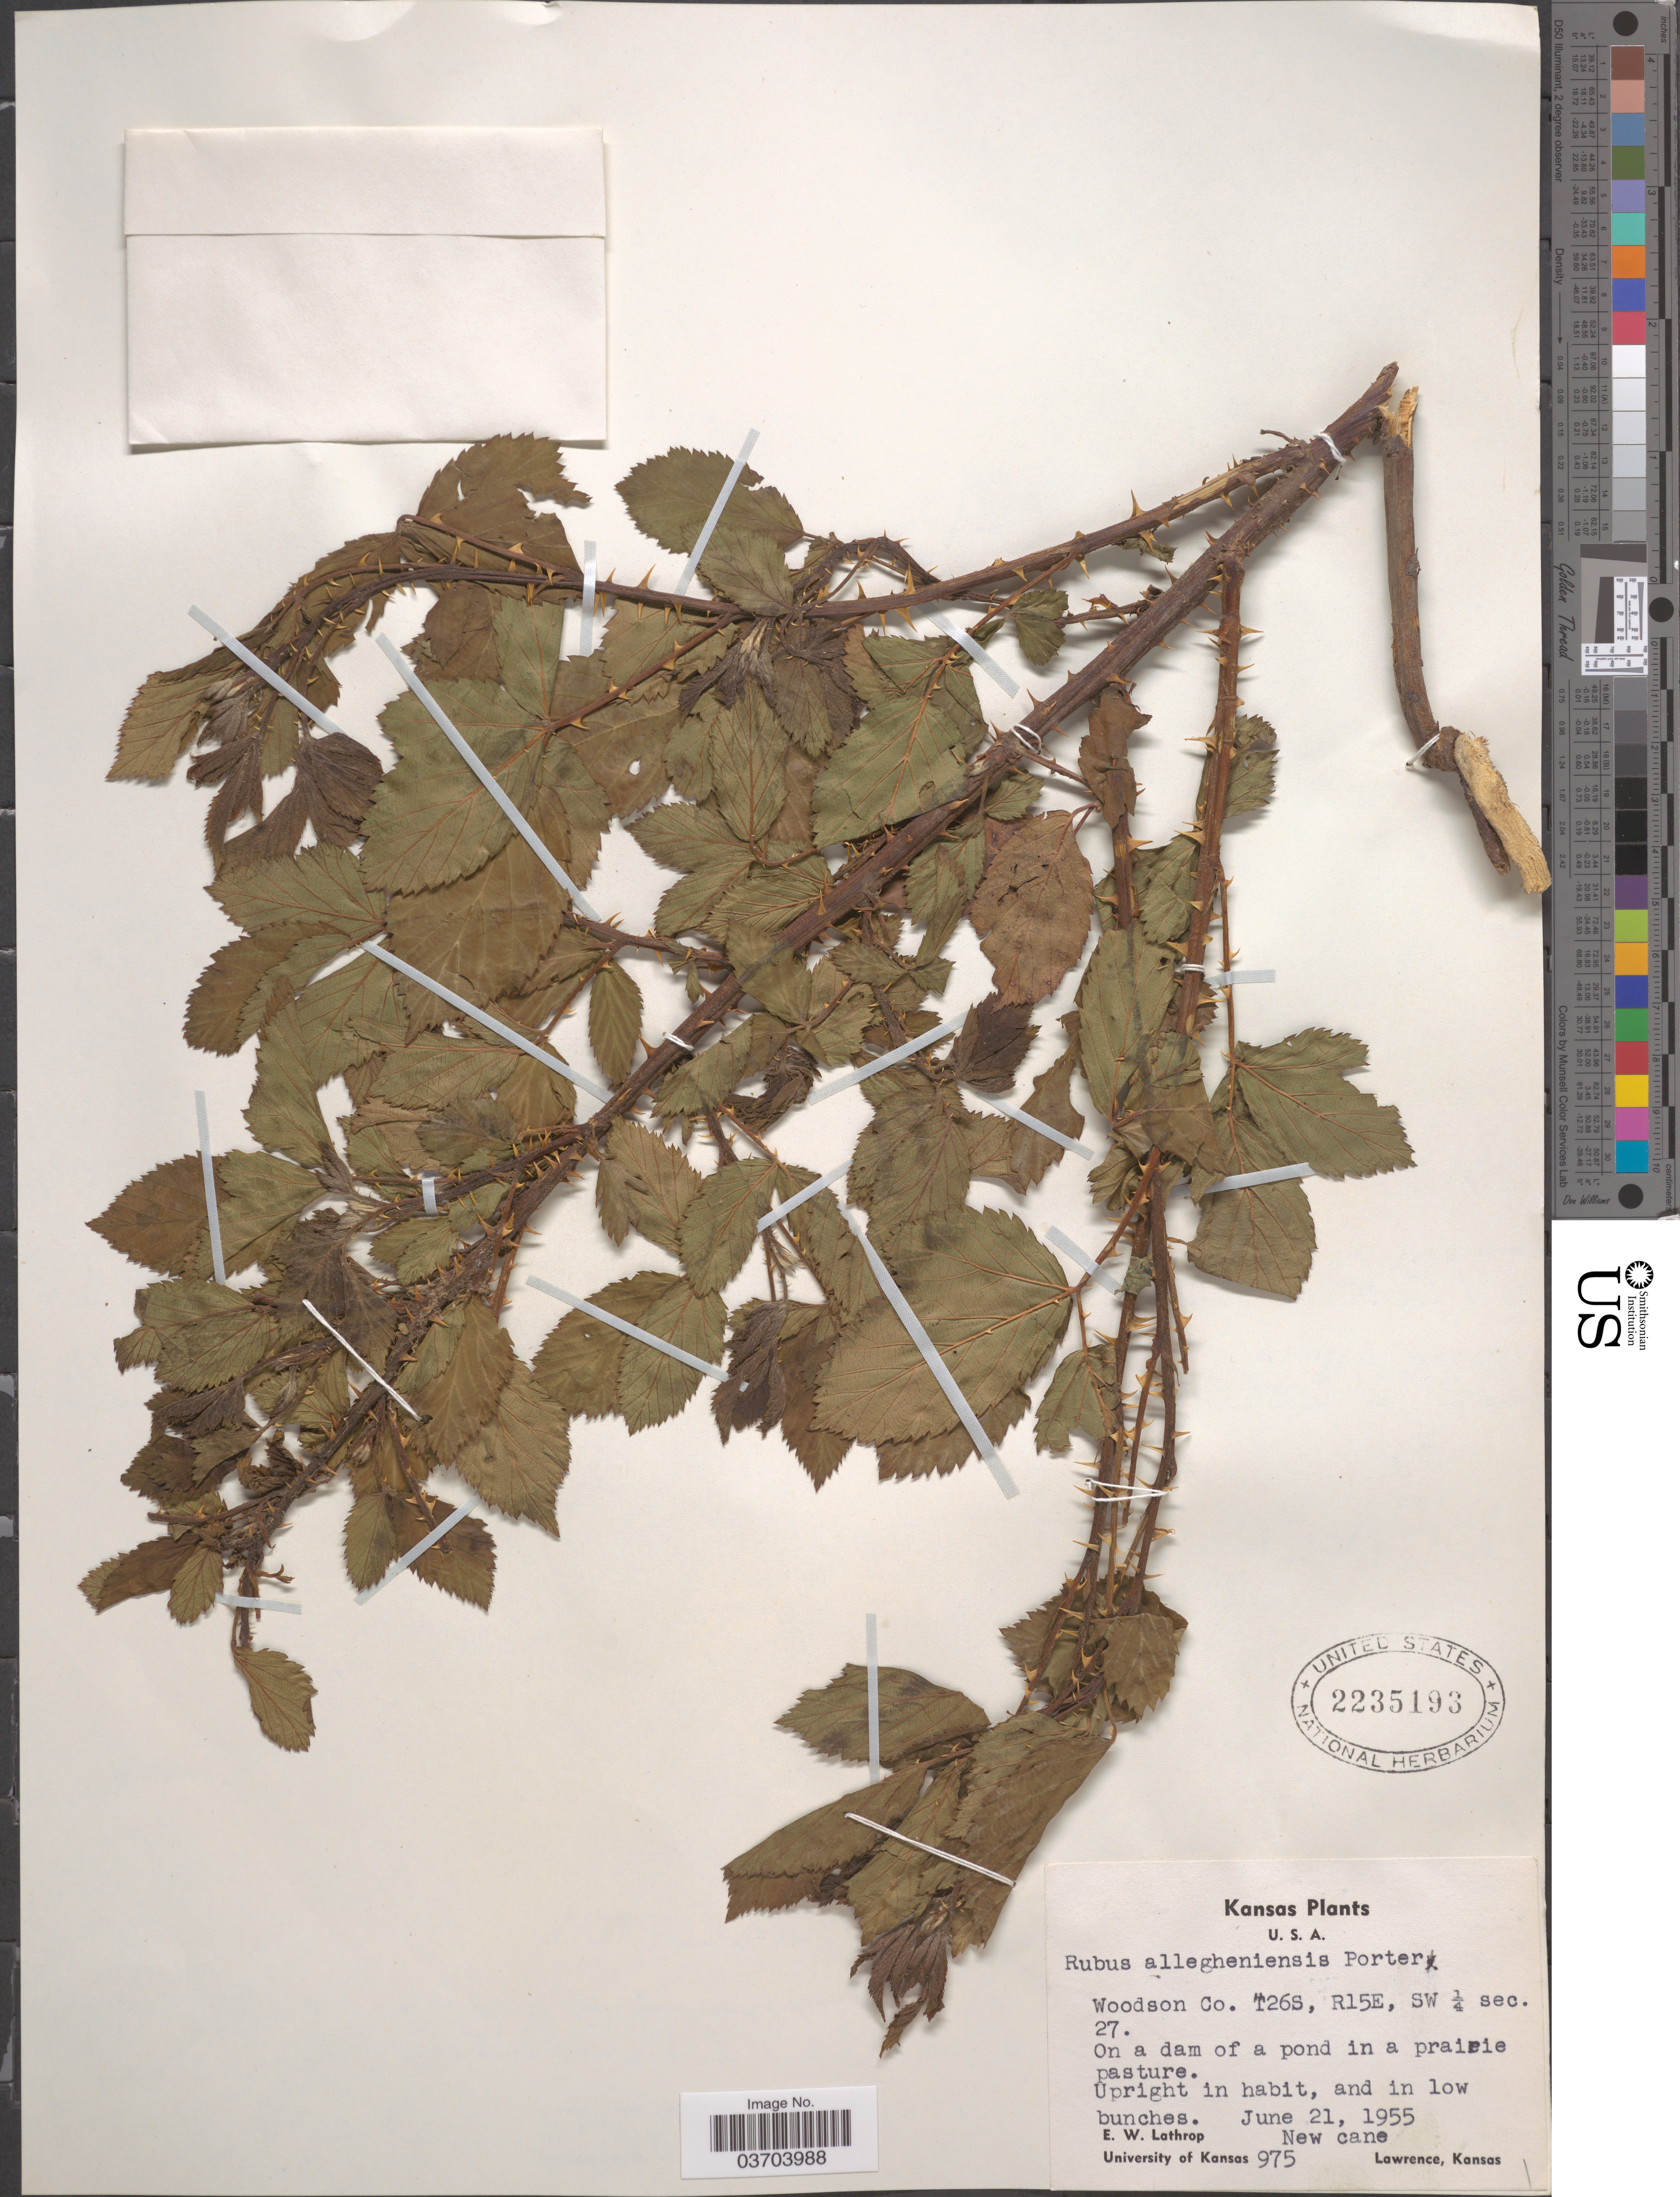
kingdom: Plantae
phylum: Tracheophyta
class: Magnoliopsida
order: Rosales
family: Rosaceae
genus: Rubus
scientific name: Rubus allegheniensis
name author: Porter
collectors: E. W. Lathrop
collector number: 975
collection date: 1955-06-21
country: United States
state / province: Kansas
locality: Woodson Co. T26S, R15E, SW ¼ sec. 27. On a dam of a pond in a prairie pasture.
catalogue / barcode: US 2235193